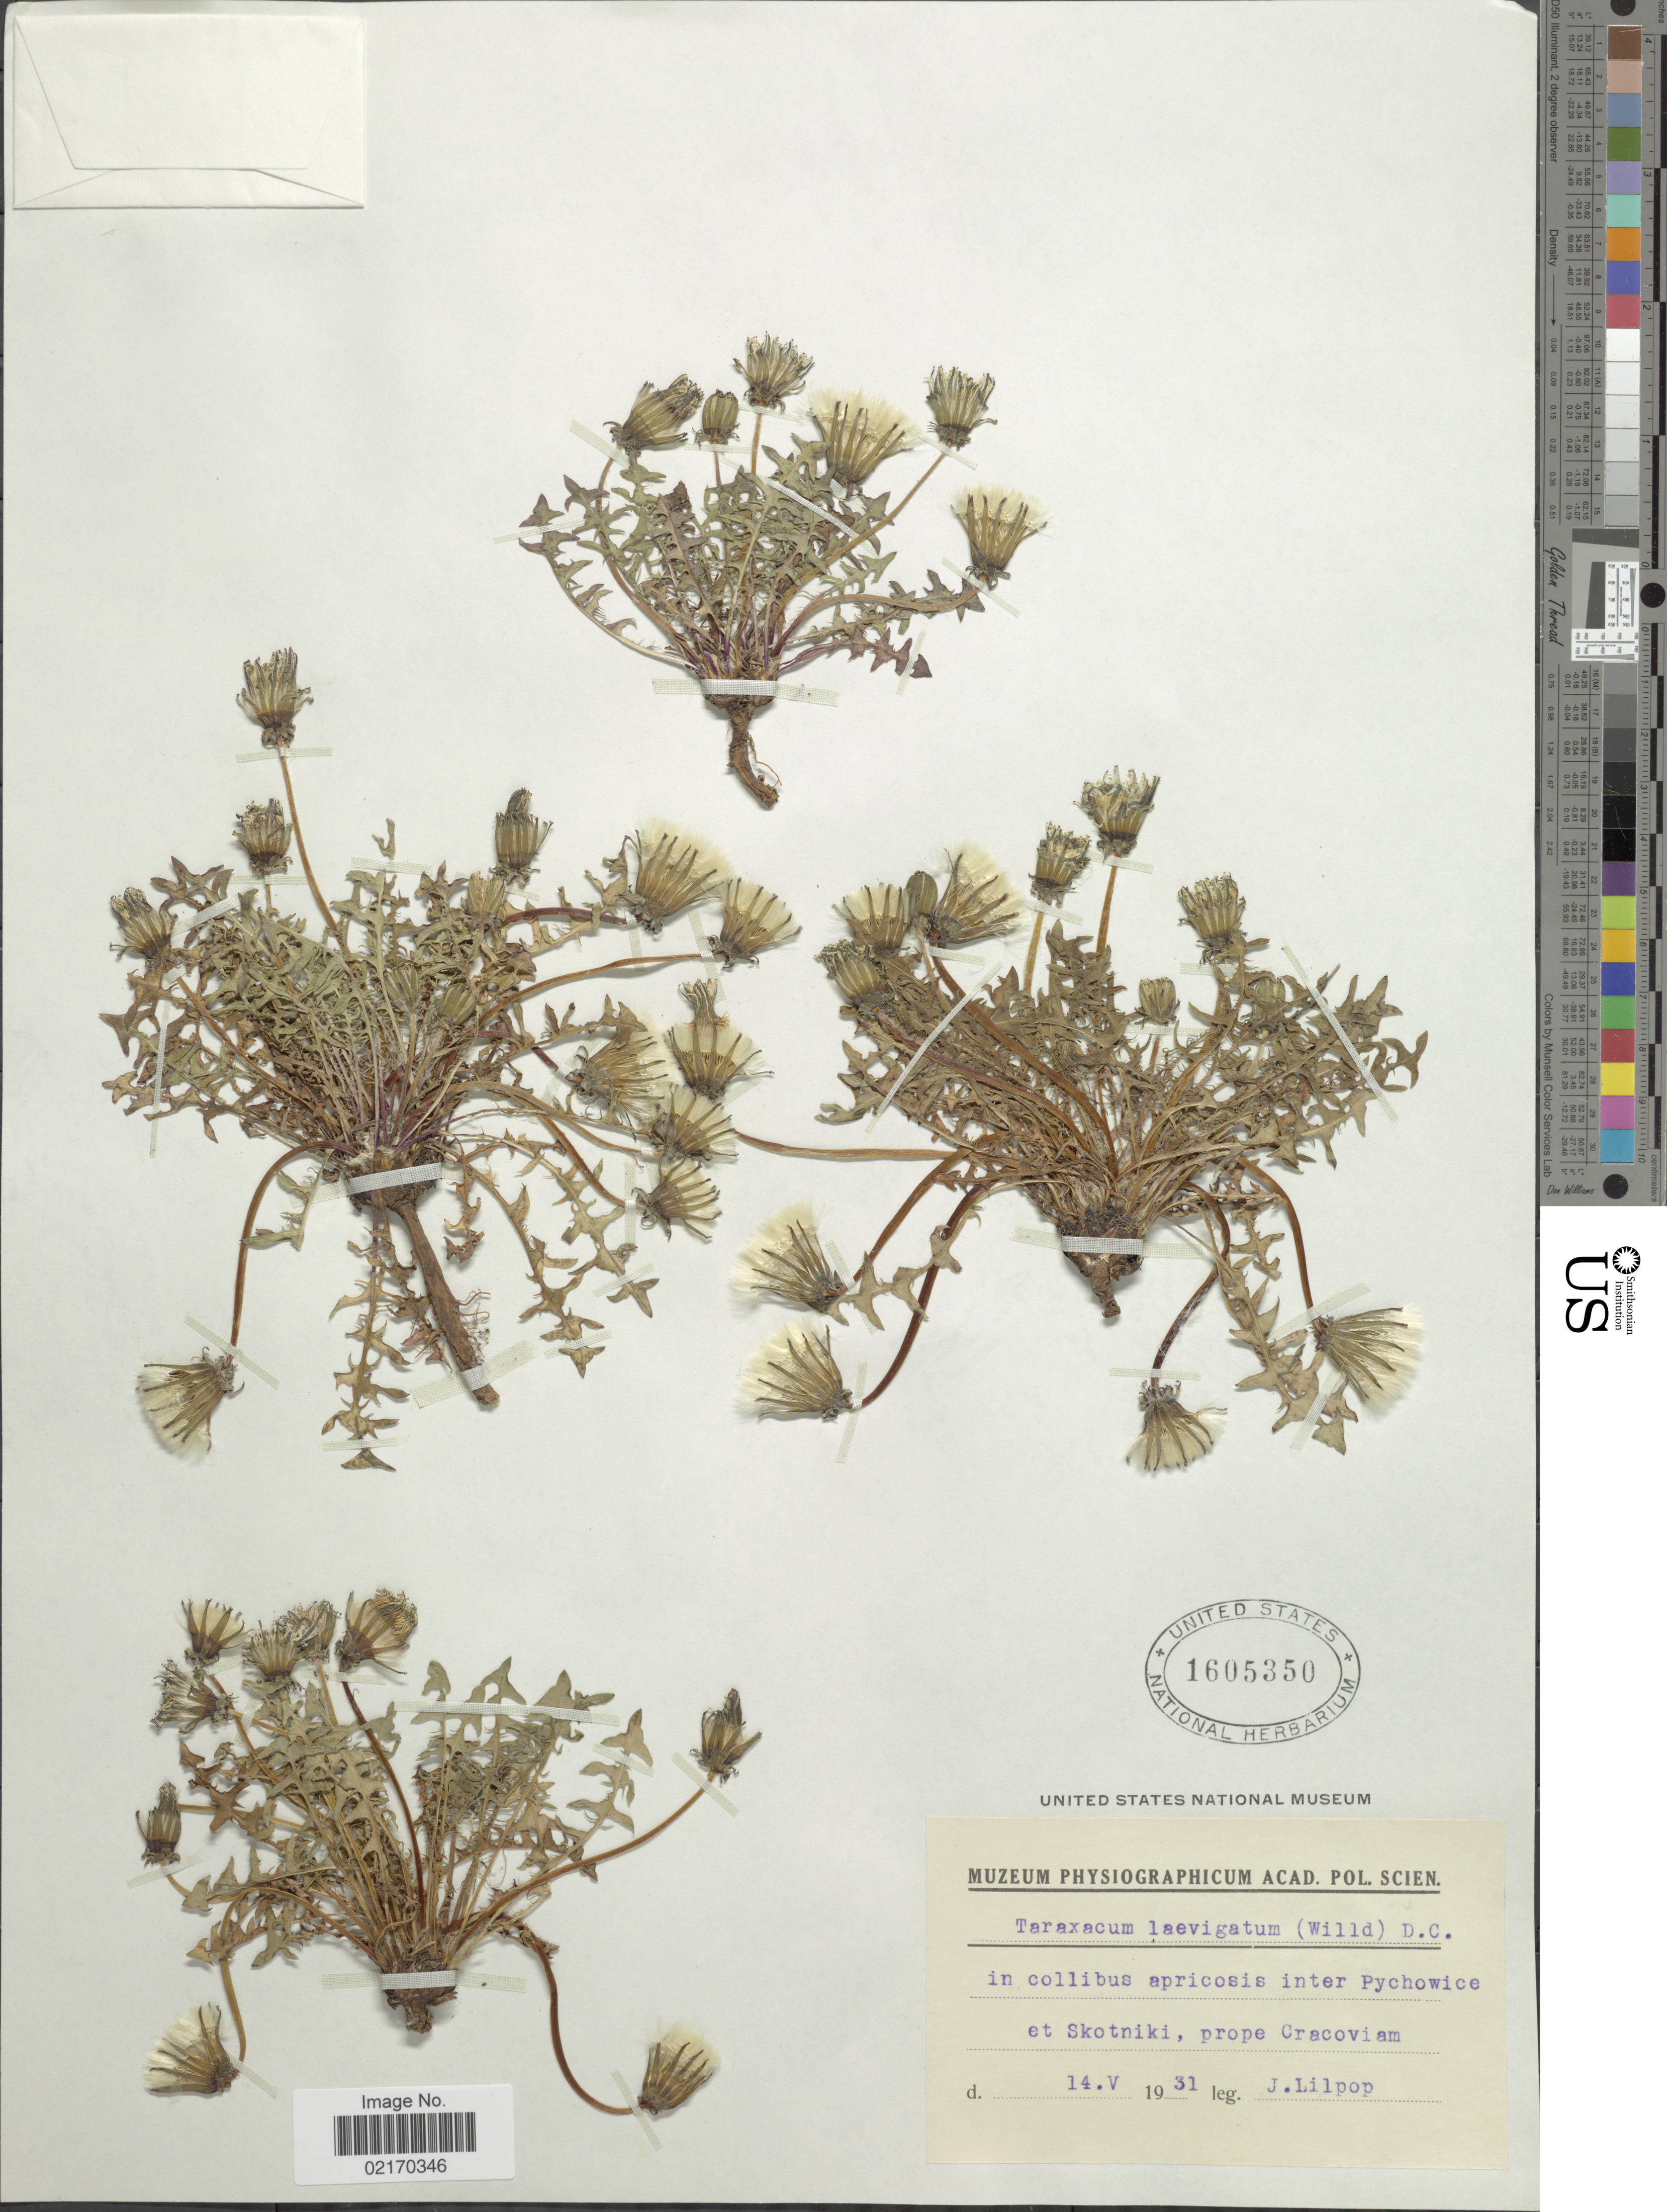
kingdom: Plantae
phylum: Tracheophyta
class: Magnoliopsida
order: Asterales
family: Asteraceae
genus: Taraxacum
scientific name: Taraxacum erythrospermum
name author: Andrz. ex Besser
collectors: J. Lilpop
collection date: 1931-05-14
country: Poland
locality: Inter Pychowice et Skotniki, prope Cracoviam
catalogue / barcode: US 1605350